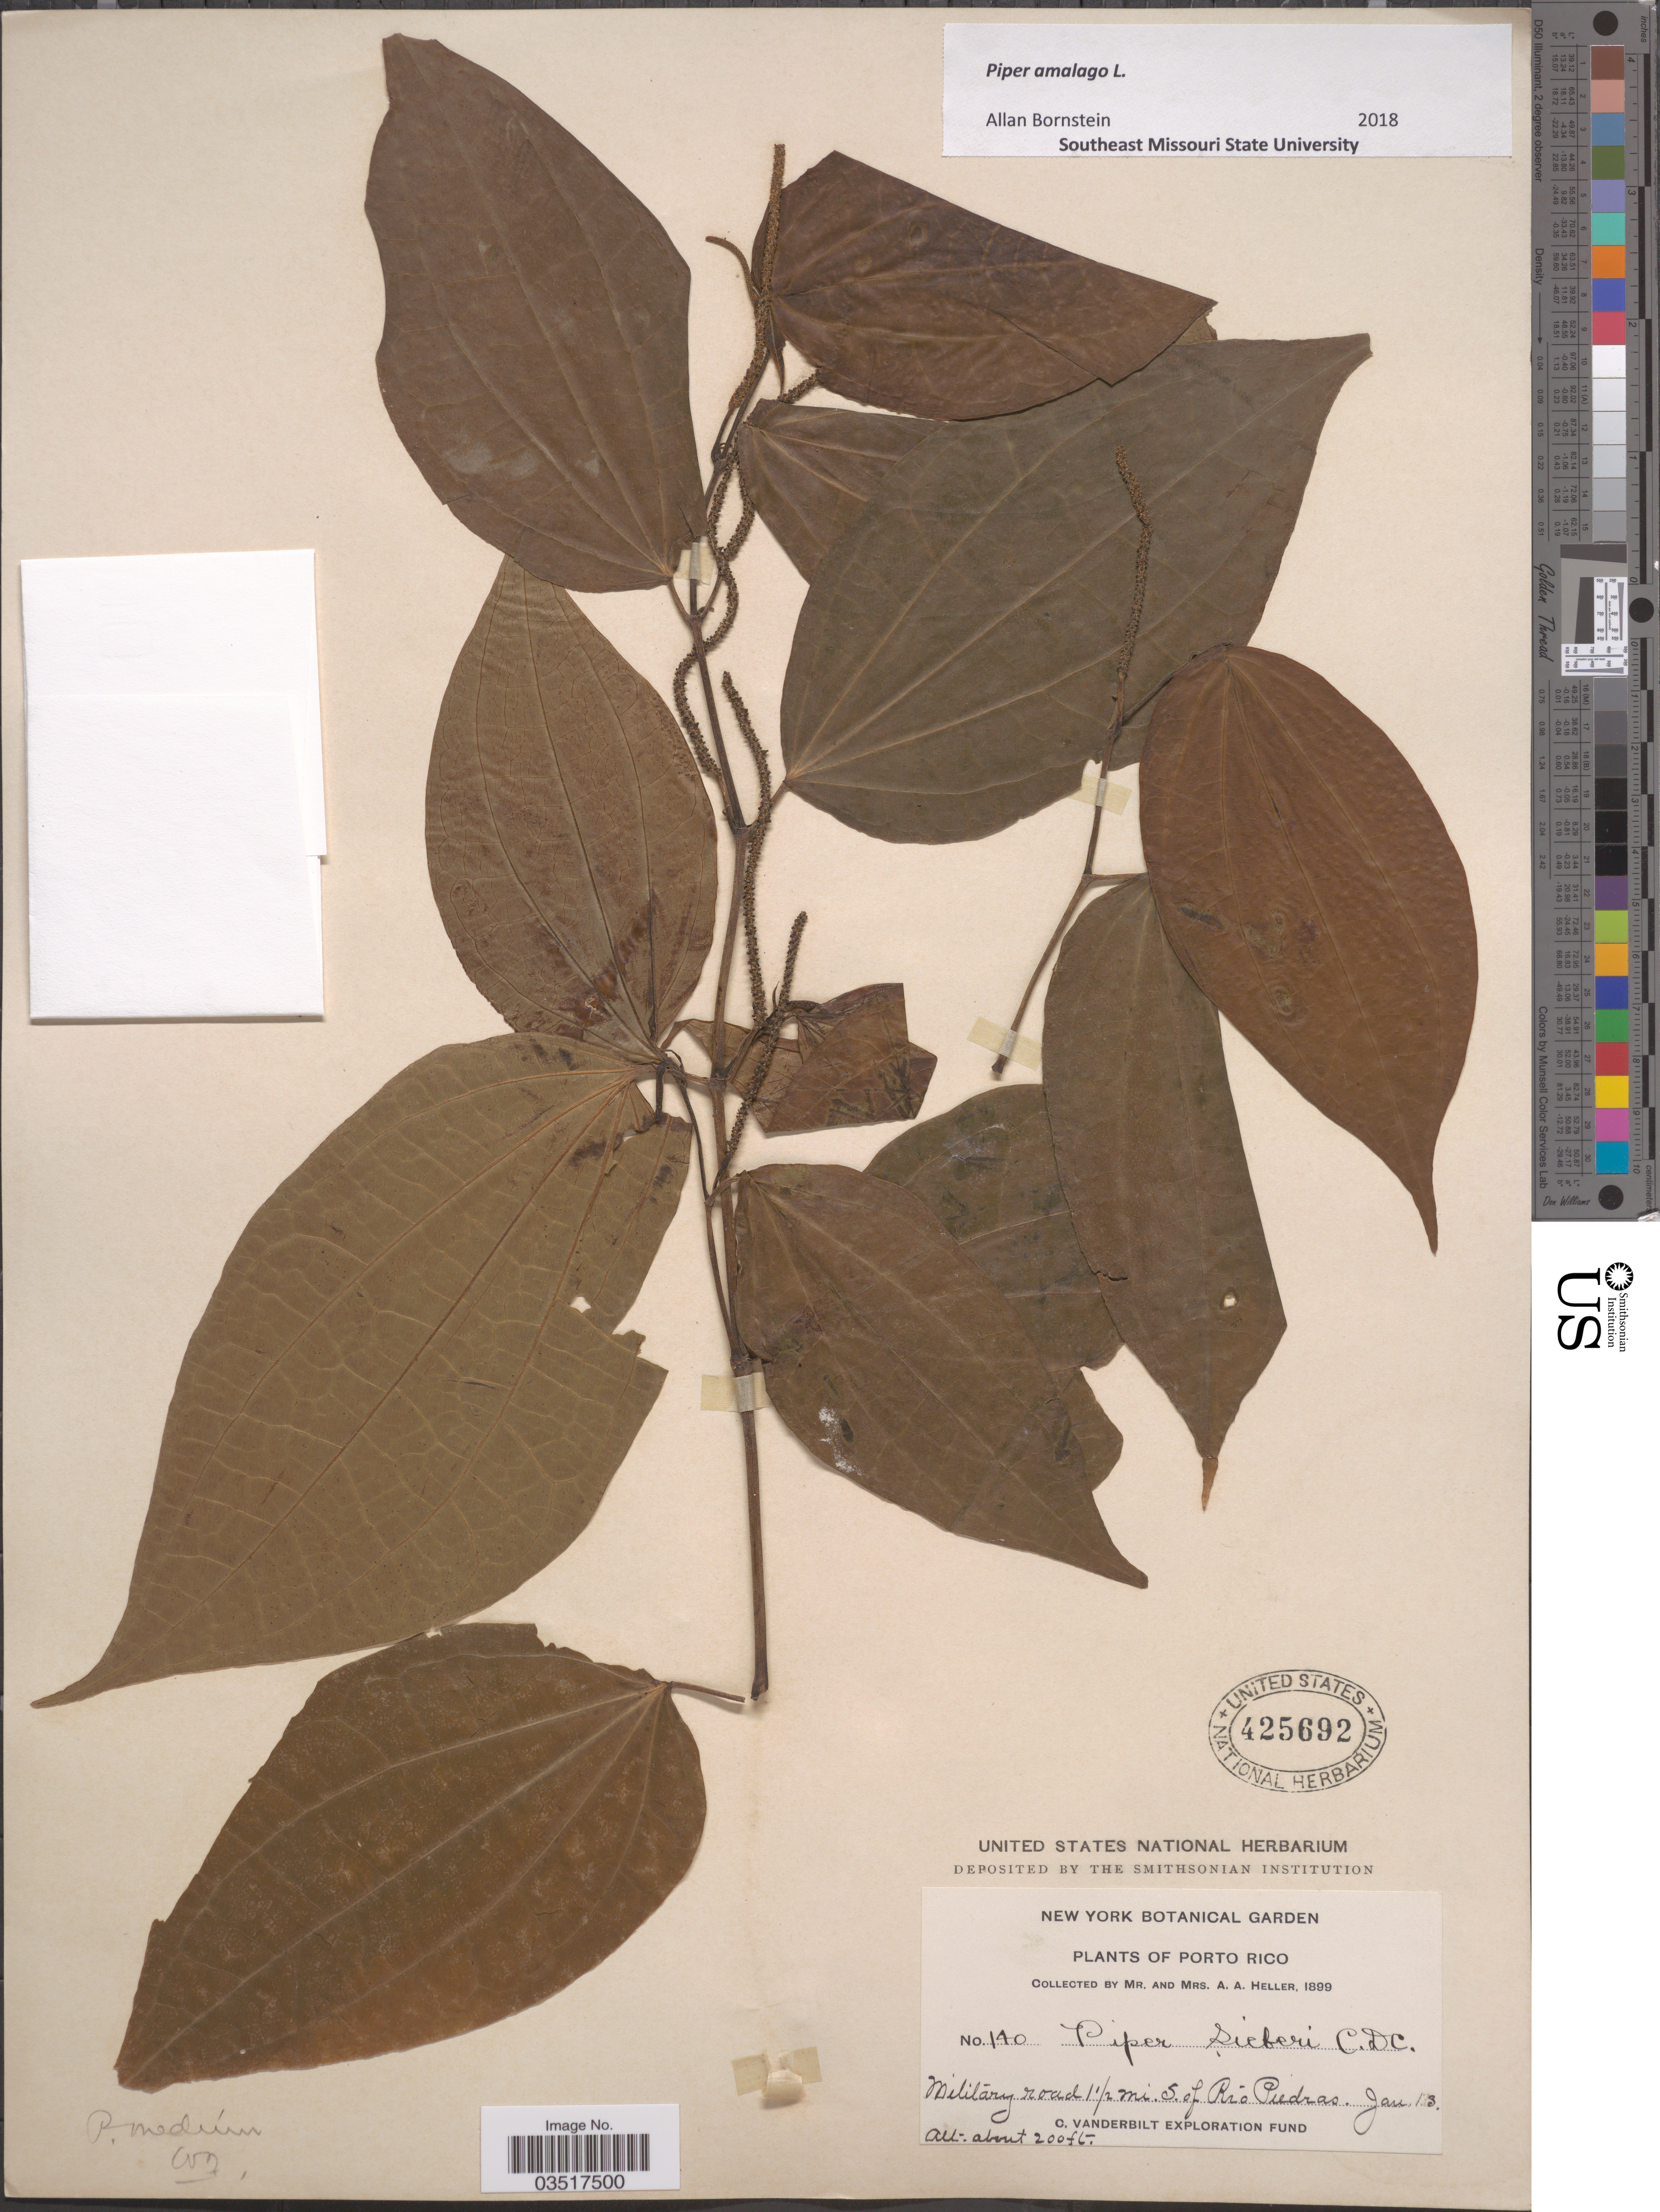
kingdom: Plantae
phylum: Tracheophyta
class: Magnoliopsida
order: Piperales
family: Piperaceae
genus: Piper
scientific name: Piper amalago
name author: L.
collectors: A. A. Heller & E. G. Heller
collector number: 140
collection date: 1899-01-13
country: Puerto Rico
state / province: Rio Piedras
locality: Porto Rico. Military road 1½ mi. S. of Rio Piedras.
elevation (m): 61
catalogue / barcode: US 425692